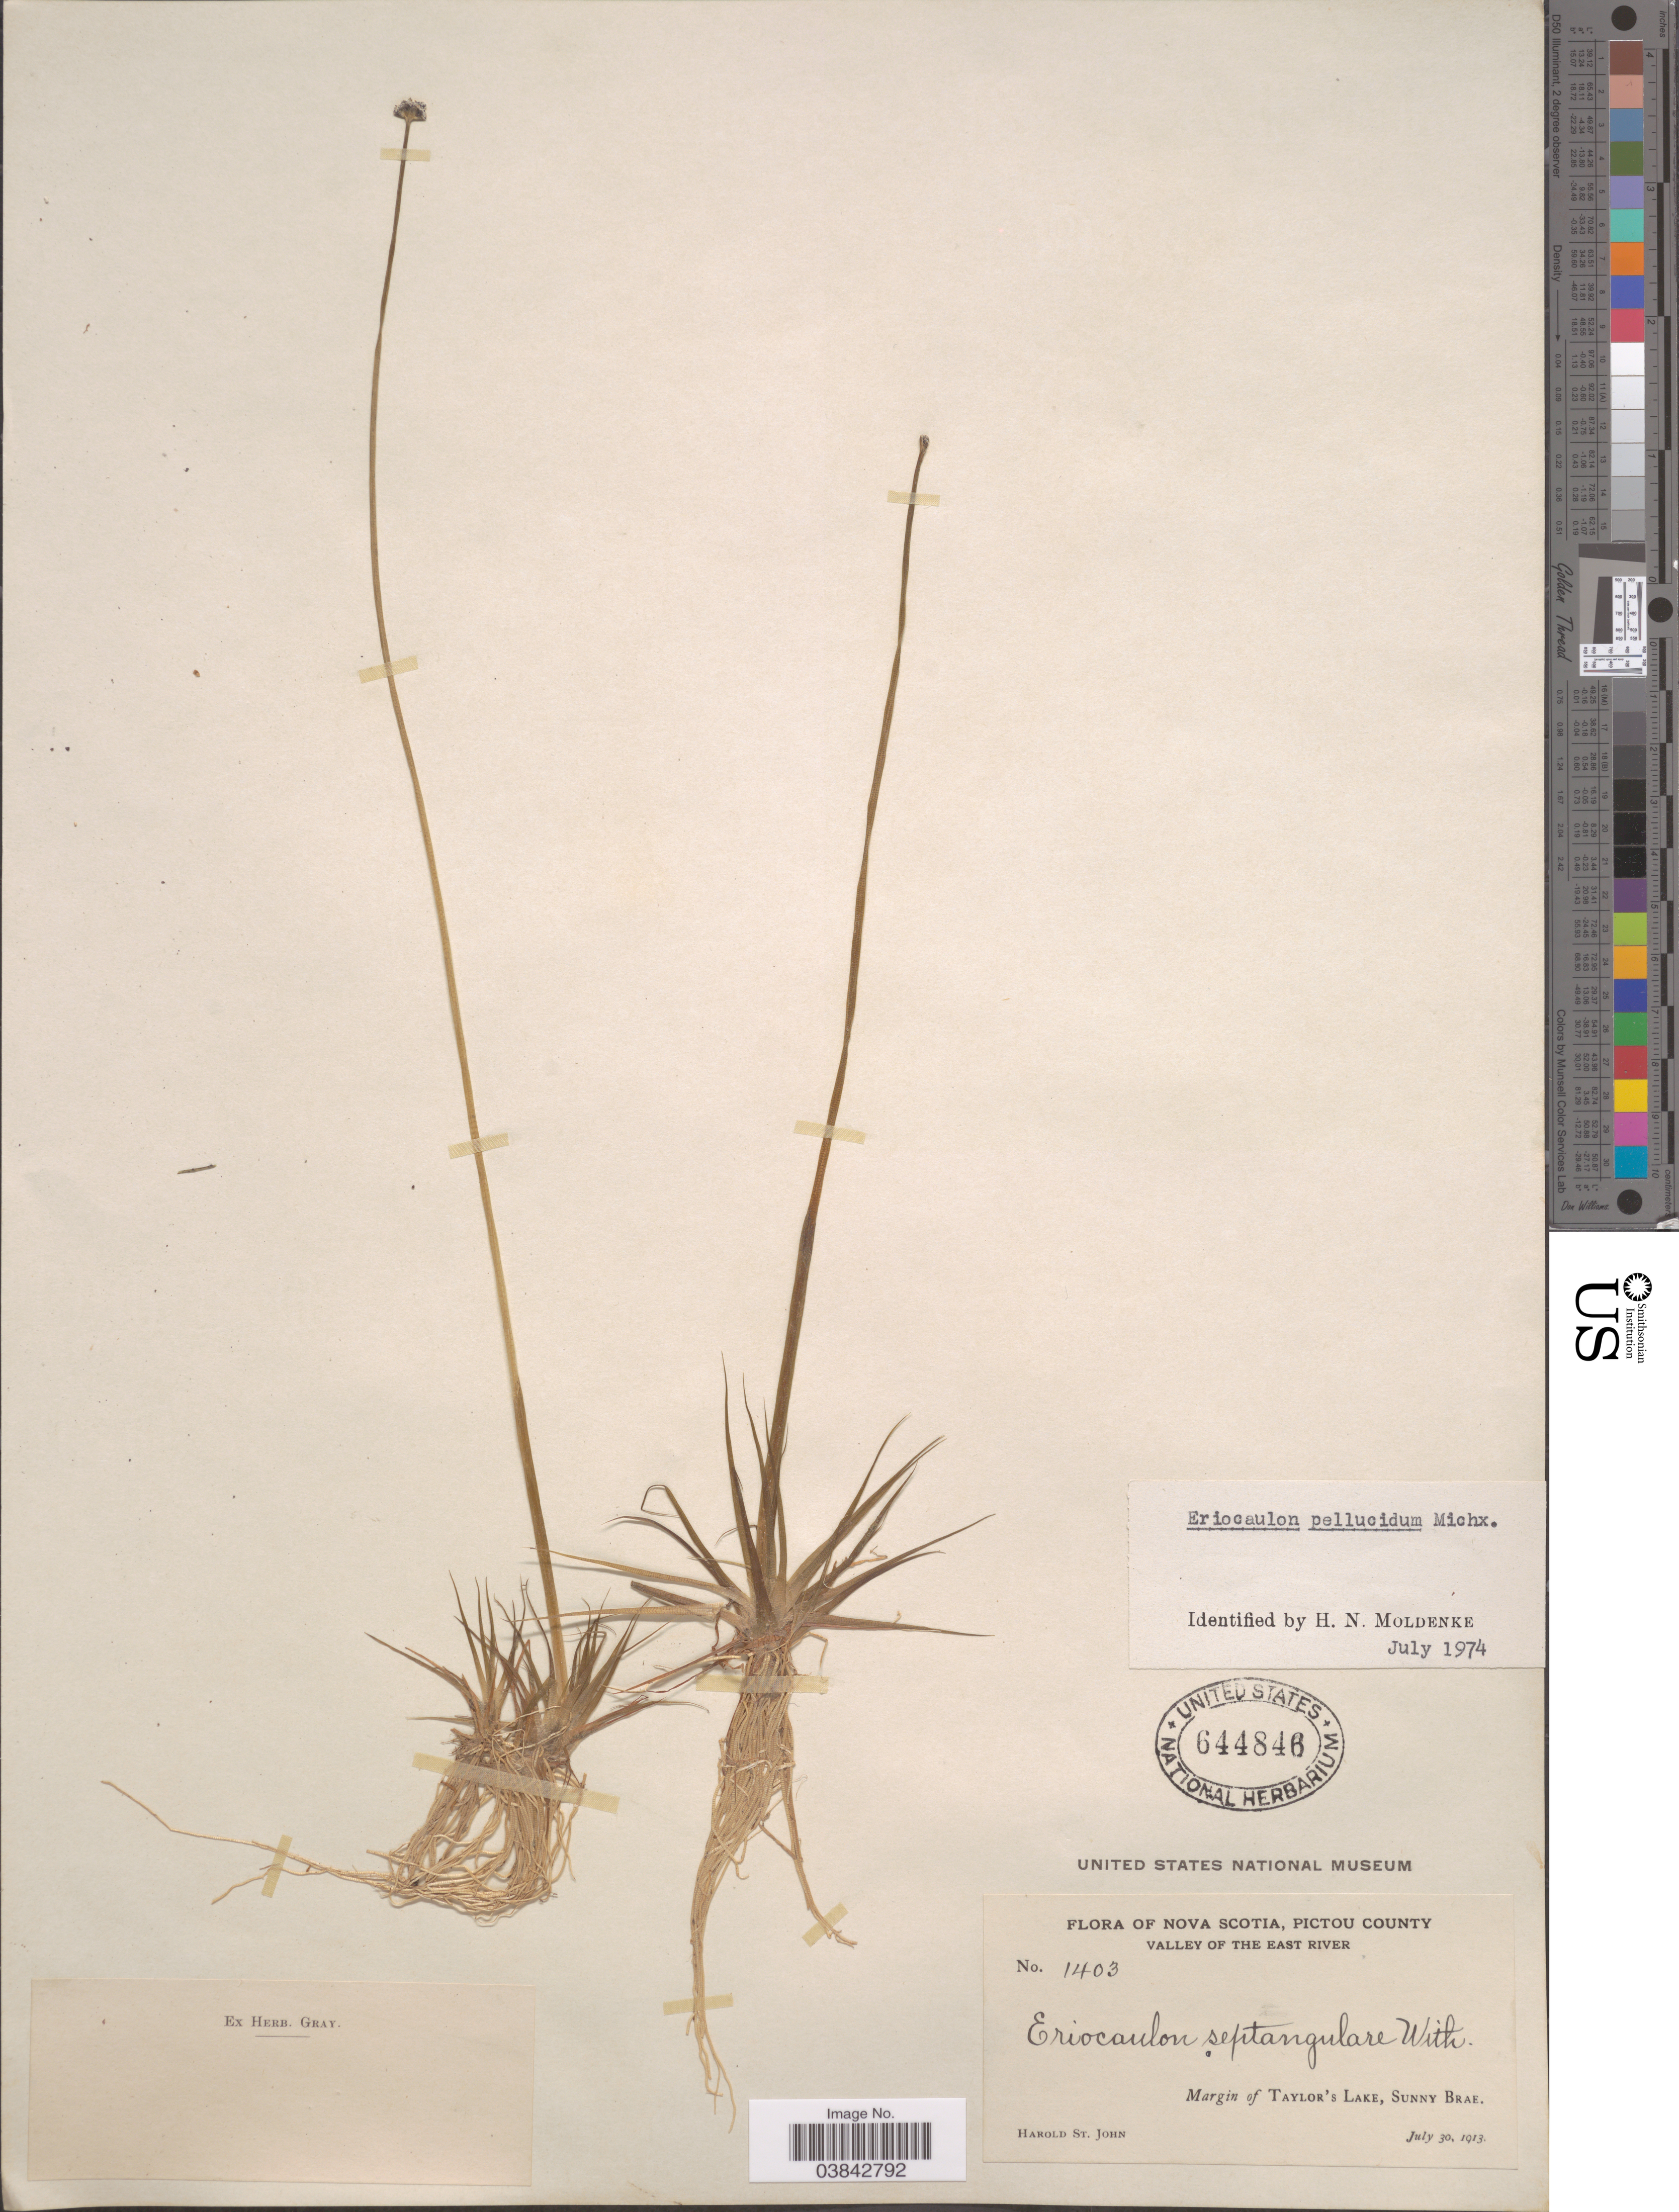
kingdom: Plantae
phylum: Tracheophyta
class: Liliopsida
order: Poales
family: Eriocaulaceae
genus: Eriocaulon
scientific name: Eriocaulon aquaticum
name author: (Hill) Druce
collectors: H. St. John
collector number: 1403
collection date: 1913-07-30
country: Canada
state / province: Nova Scotia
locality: Pictou County. Valley of the East River. Margin of Taylor's Lake, Sunny Brae.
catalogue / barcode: US 644846